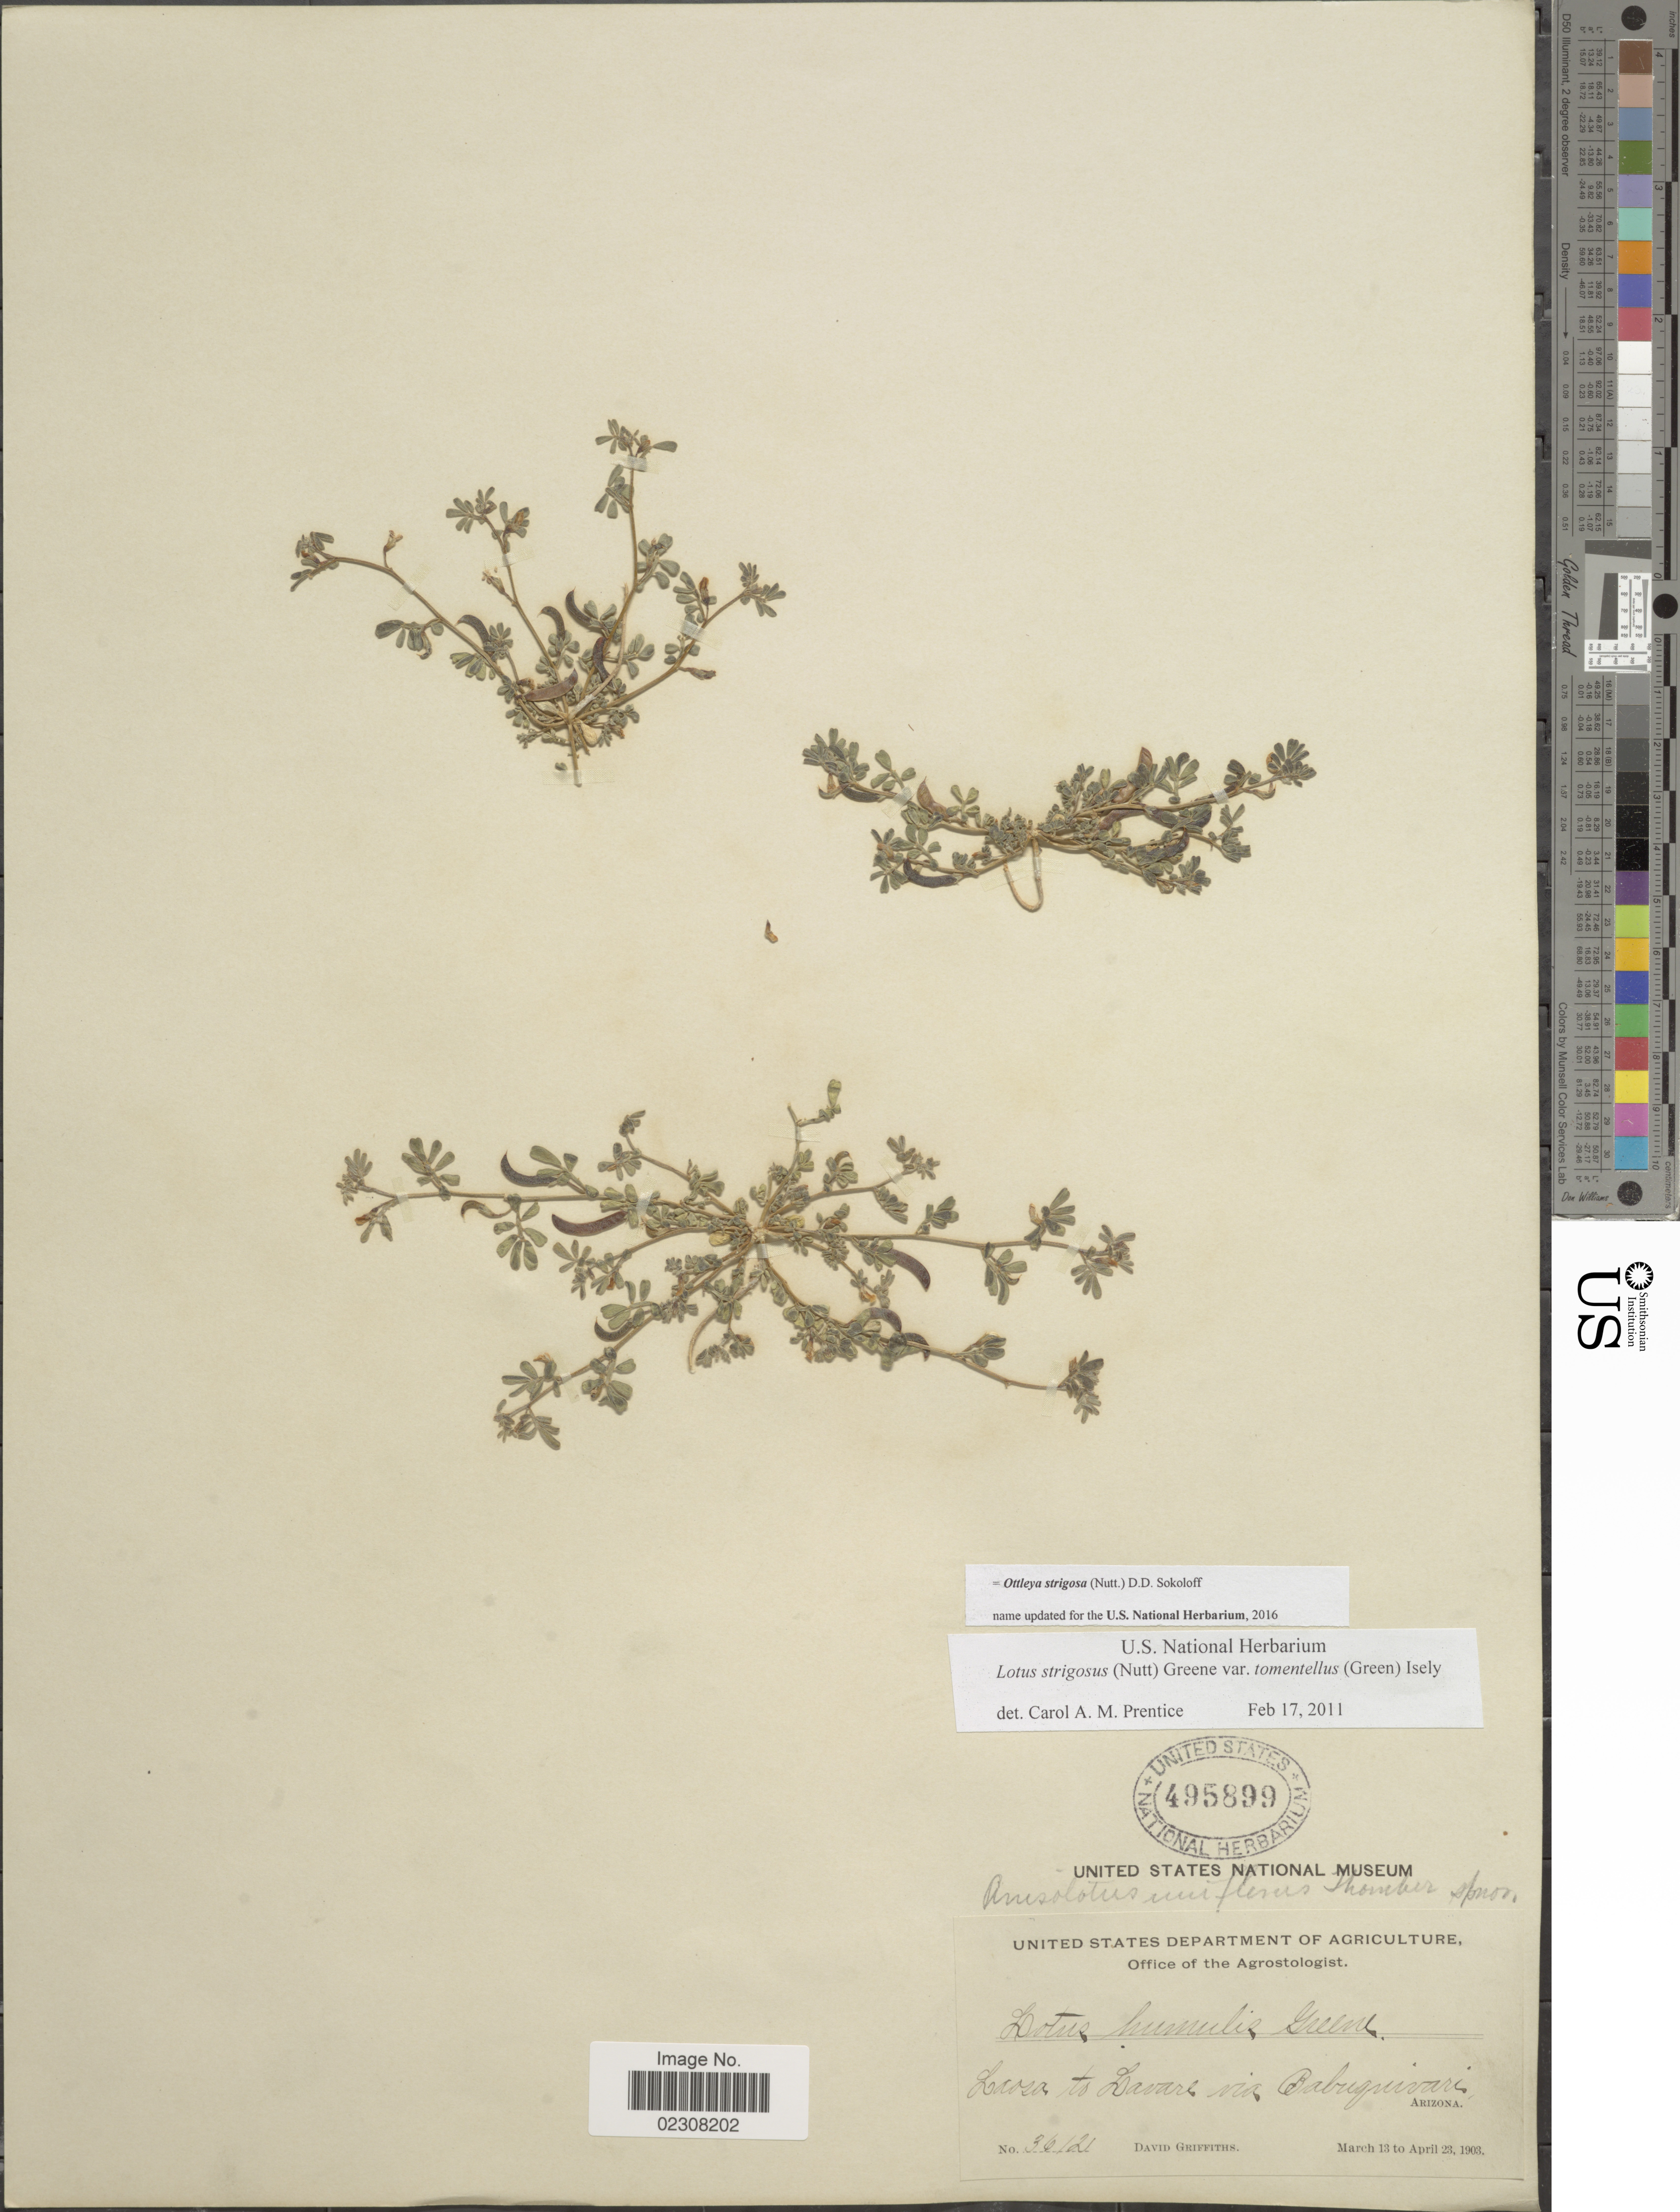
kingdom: Plantae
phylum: Tracheophyta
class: Magnoliopsida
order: Fabales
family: Fabaceae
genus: Ottleya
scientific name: Ottleya strigosa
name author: (Nutt.) D.D. Sokoloff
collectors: D. Griffiths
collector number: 36121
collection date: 1903-03-13/1903-04-23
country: United States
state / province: Arizona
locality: Laosa to Lavare via Baboquivari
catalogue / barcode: US 495899